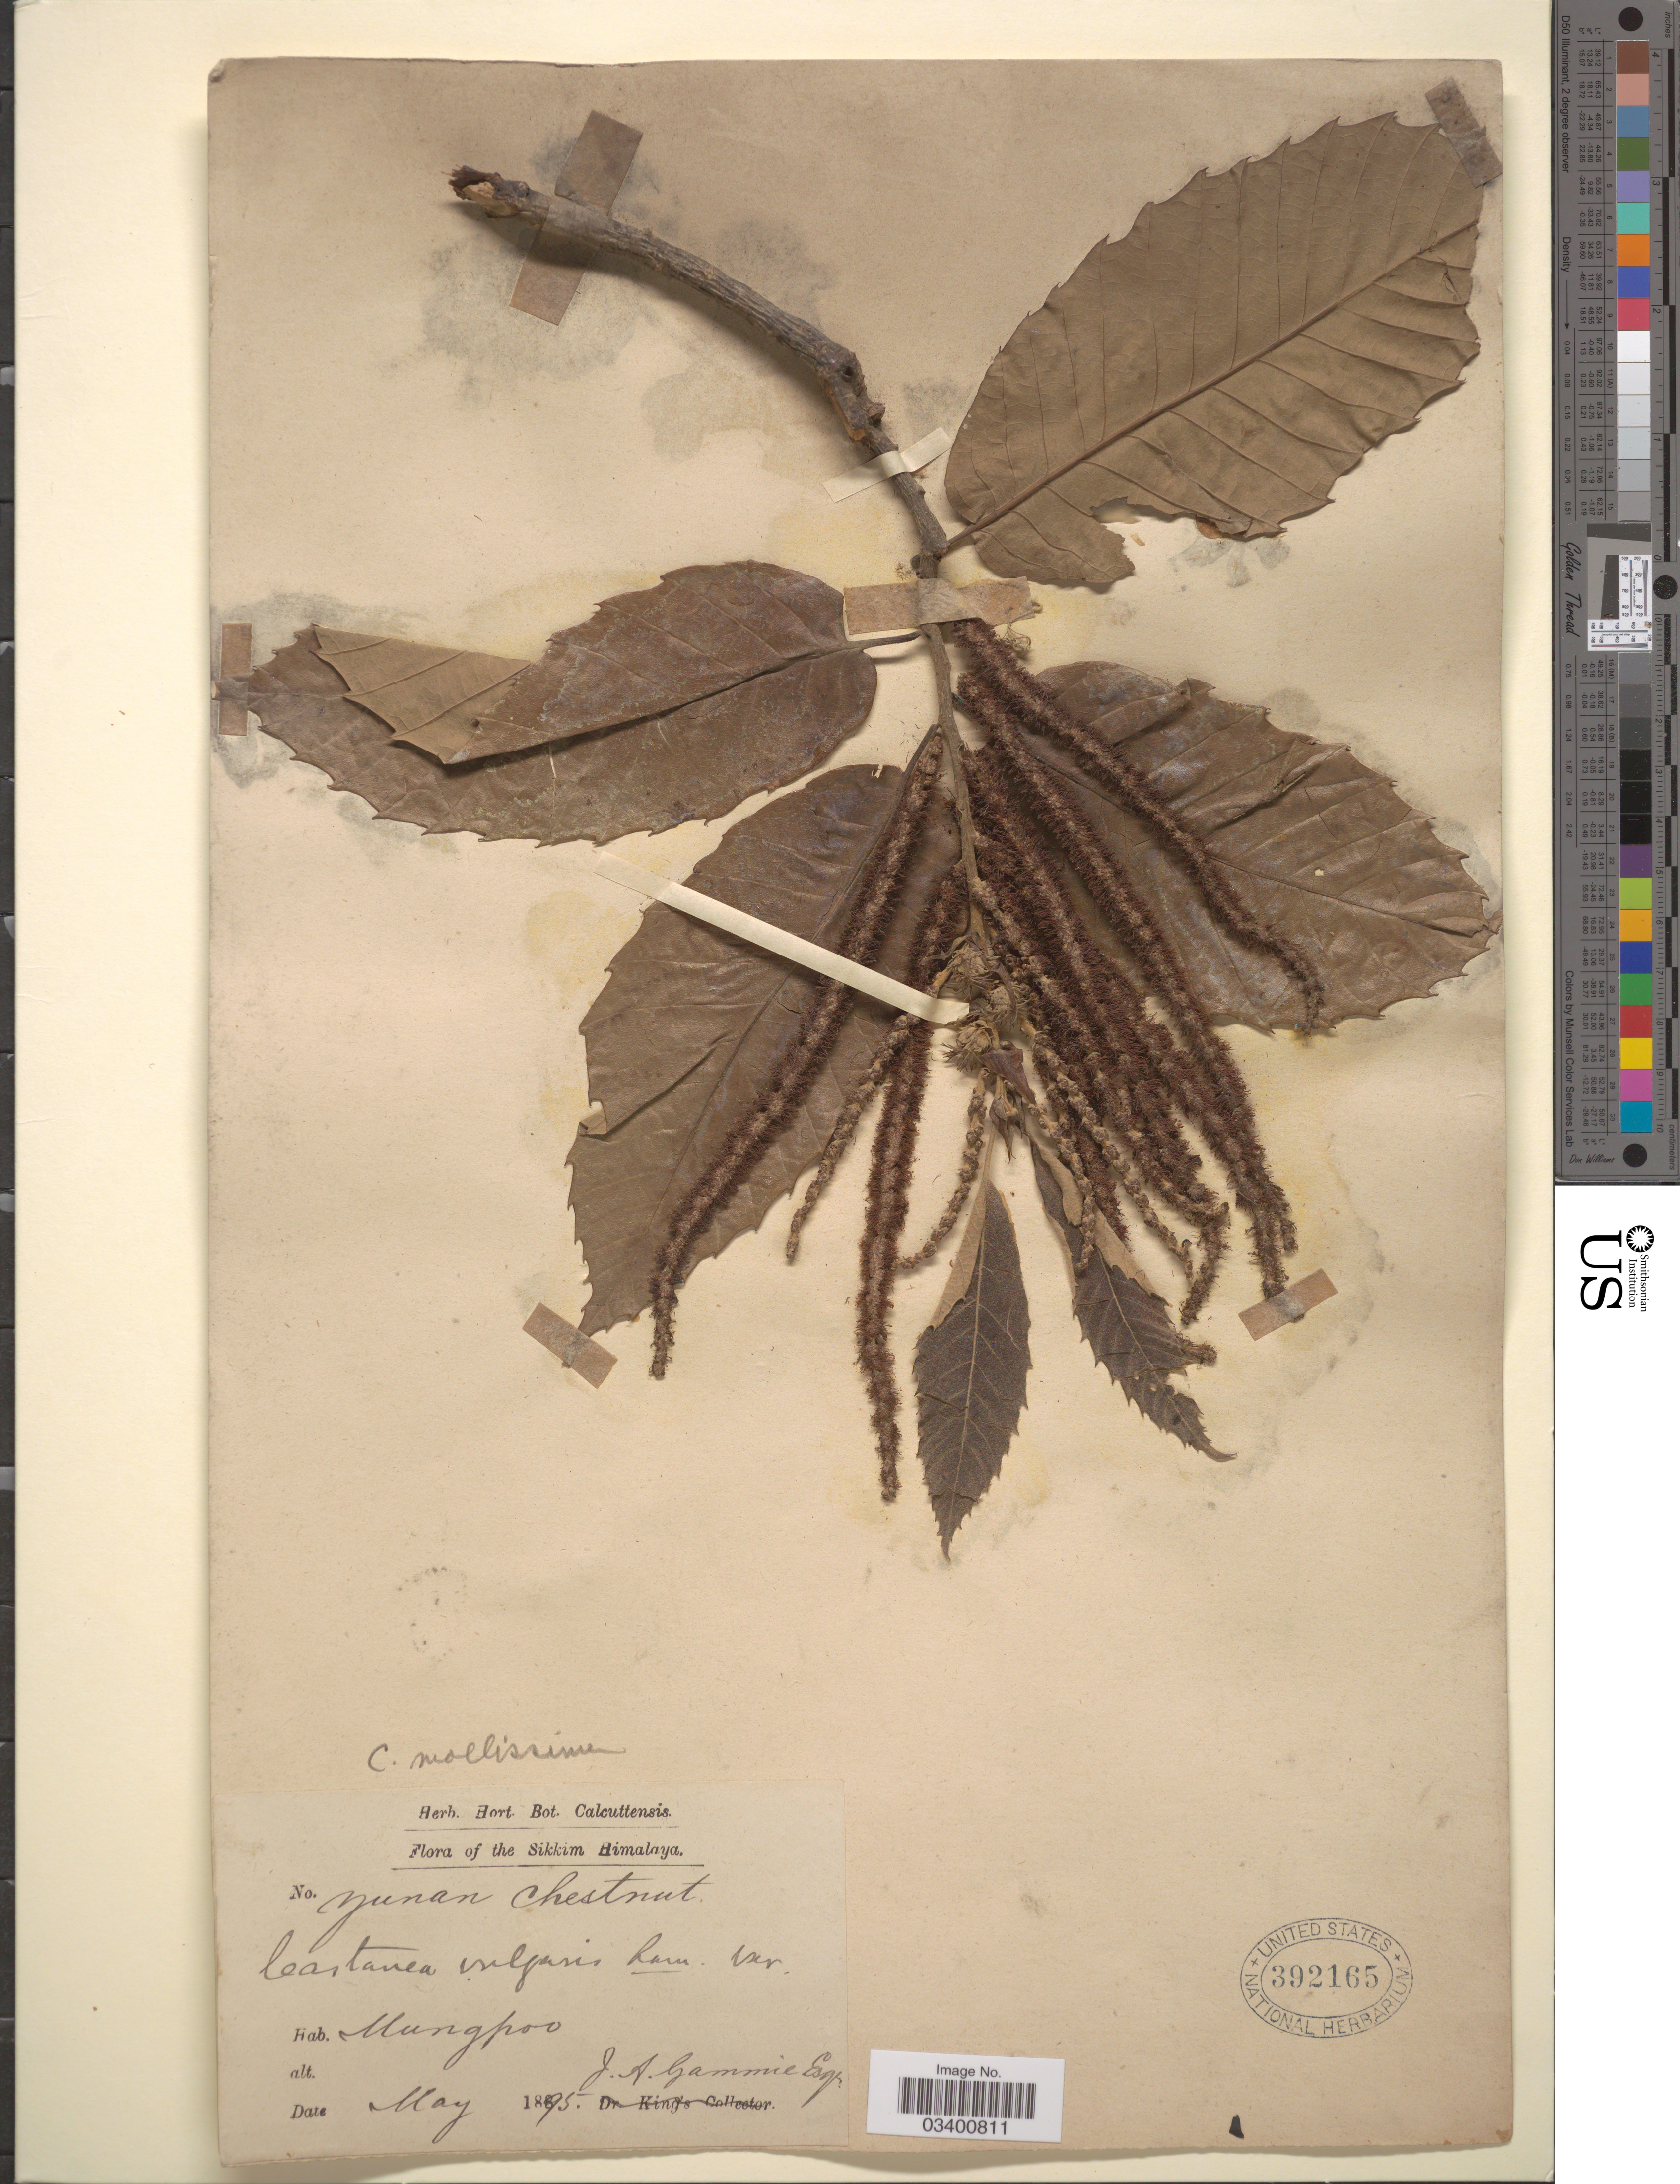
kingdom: Plantae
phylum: Tracheophyta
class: Magnoliopsida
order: Fagales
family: Fagaceae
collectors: J. Gammie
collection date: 1895-05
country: India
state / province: Sikkim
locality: Sikkim Himalaya. Mungpov.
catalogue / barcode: US 392165